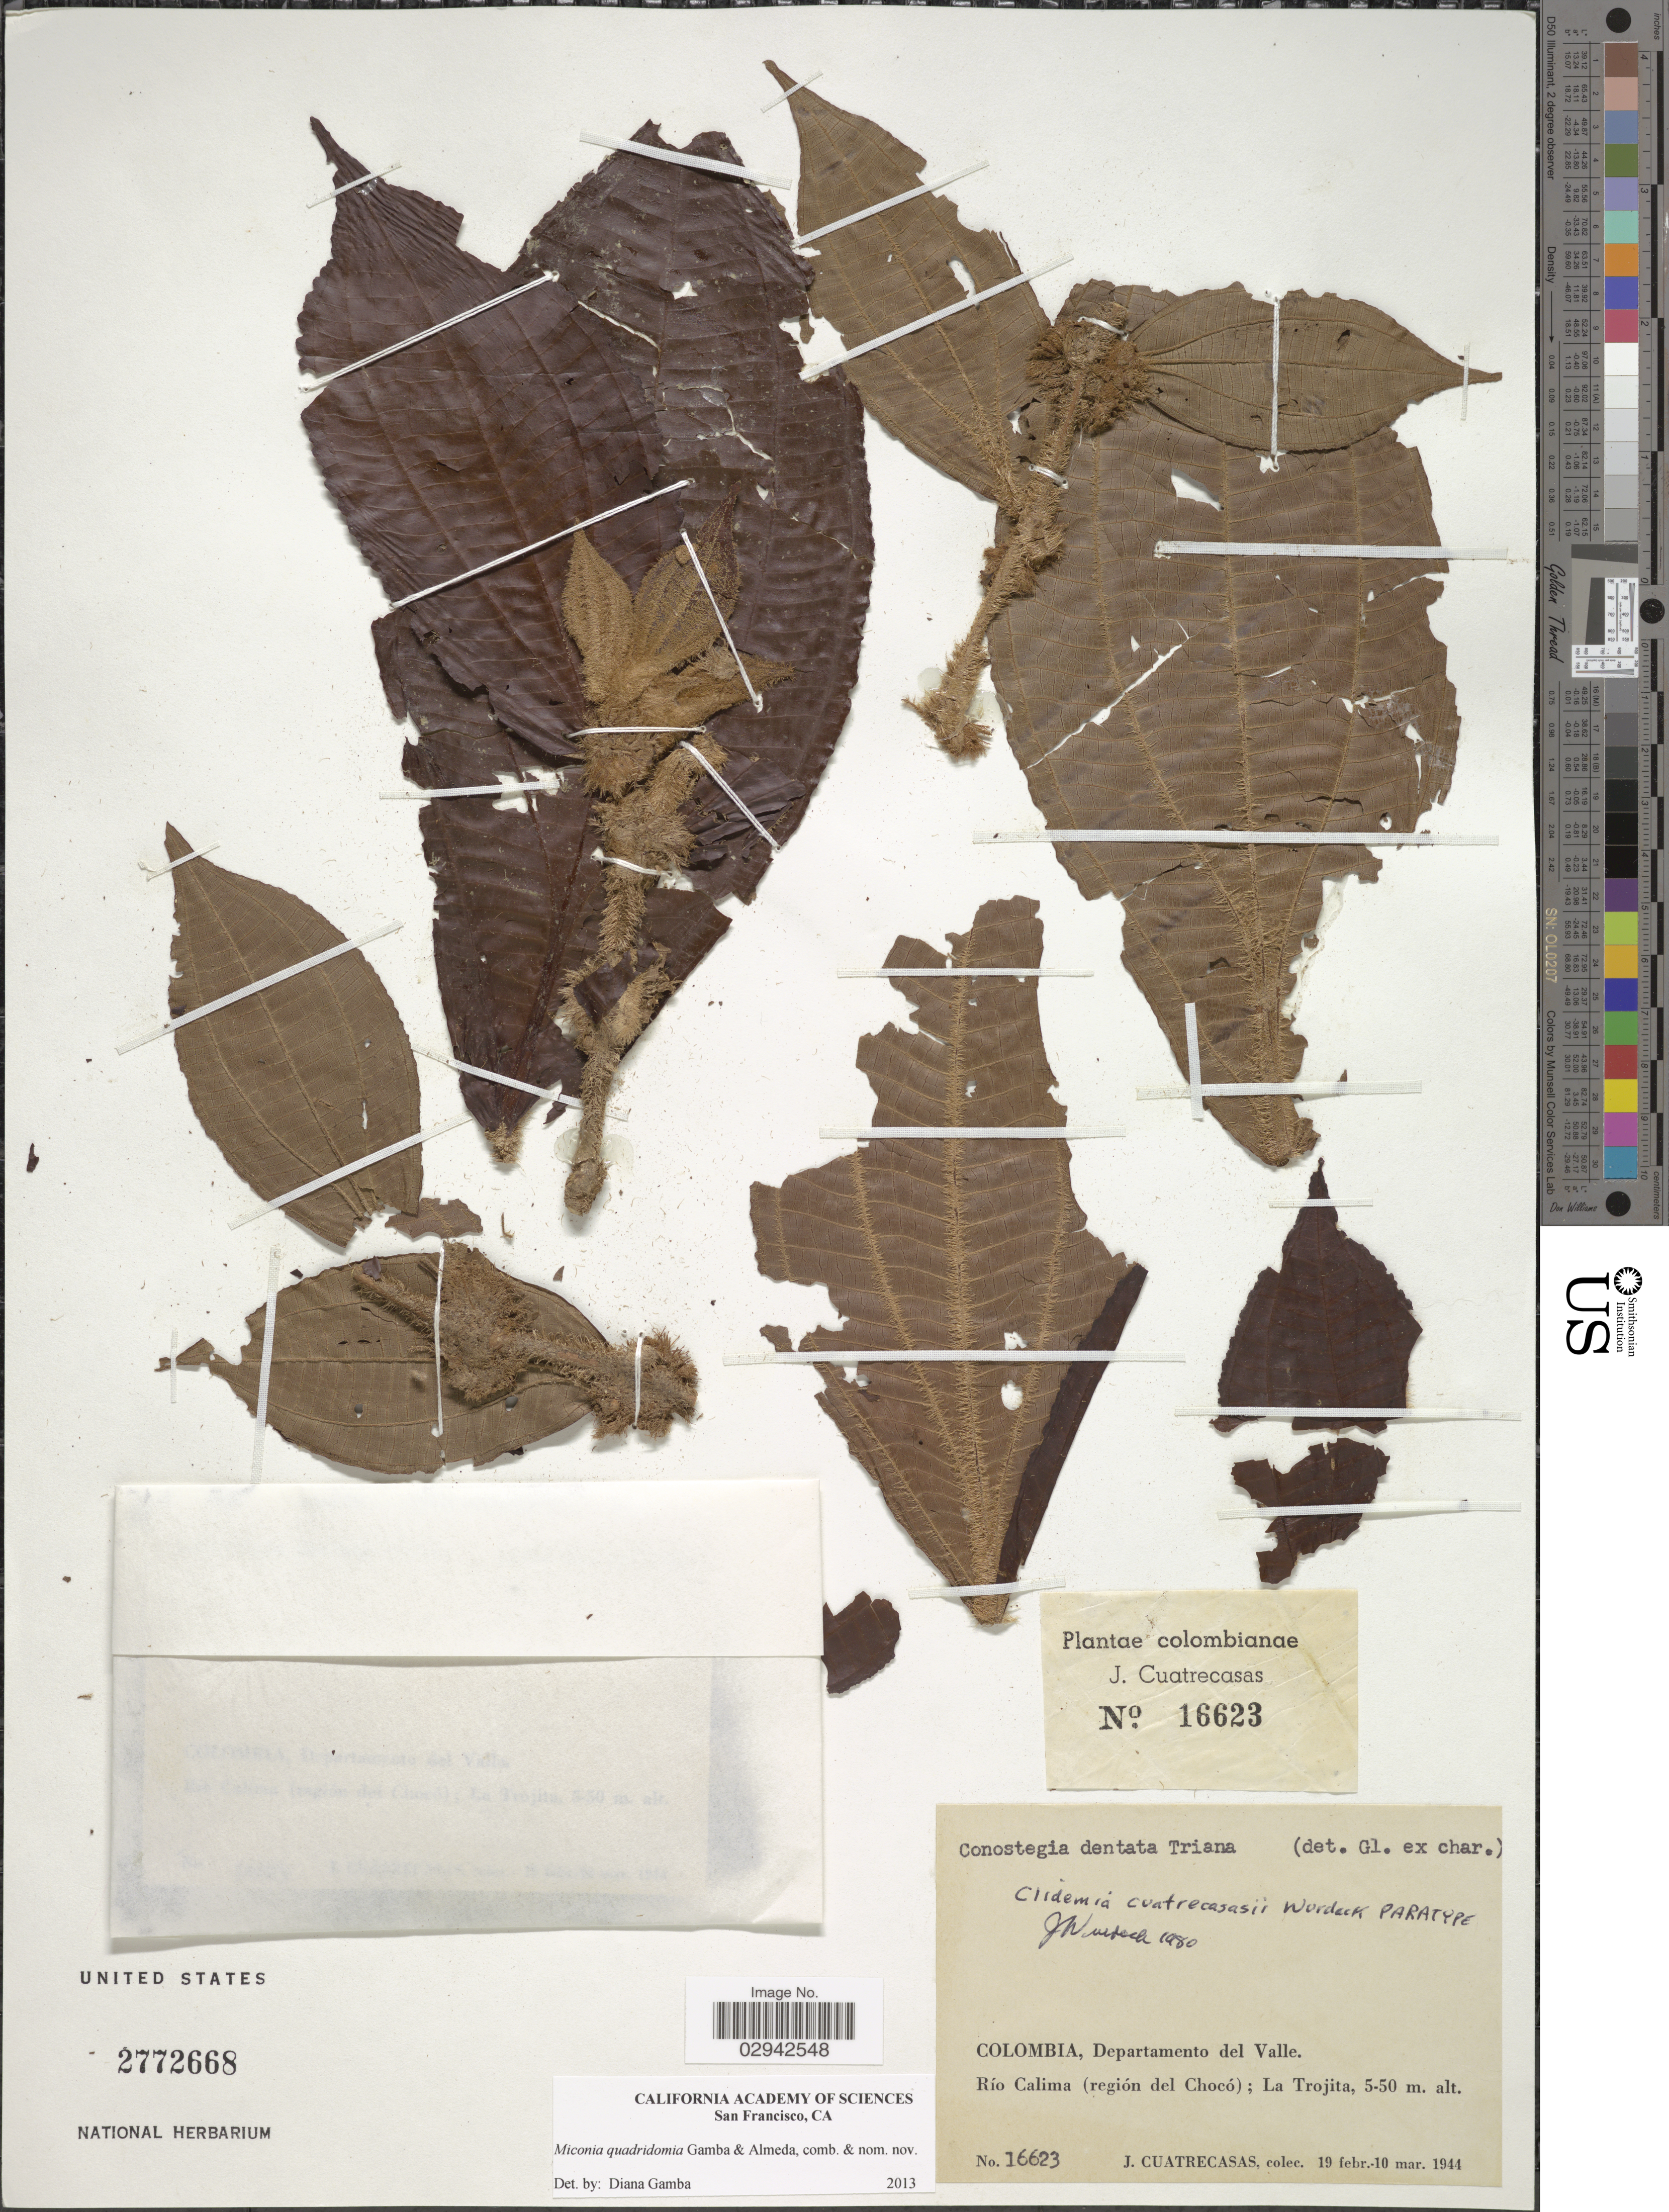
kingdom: Plantae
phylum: Tracheophyta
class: Magnoliopsida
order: Myrtales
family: Melastomataceae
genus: Miconia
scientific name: Miconia quadridomius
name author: Gamba & Almeda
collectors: J. Cuatrecasas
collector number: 16623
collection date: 1944-02-19/1944-03-10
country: Colombia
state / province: Valle del Cauca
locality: Departamento del Valle, Río Calima (región del Chocó); La Trojita.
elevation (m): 5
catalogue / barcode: US 2772668